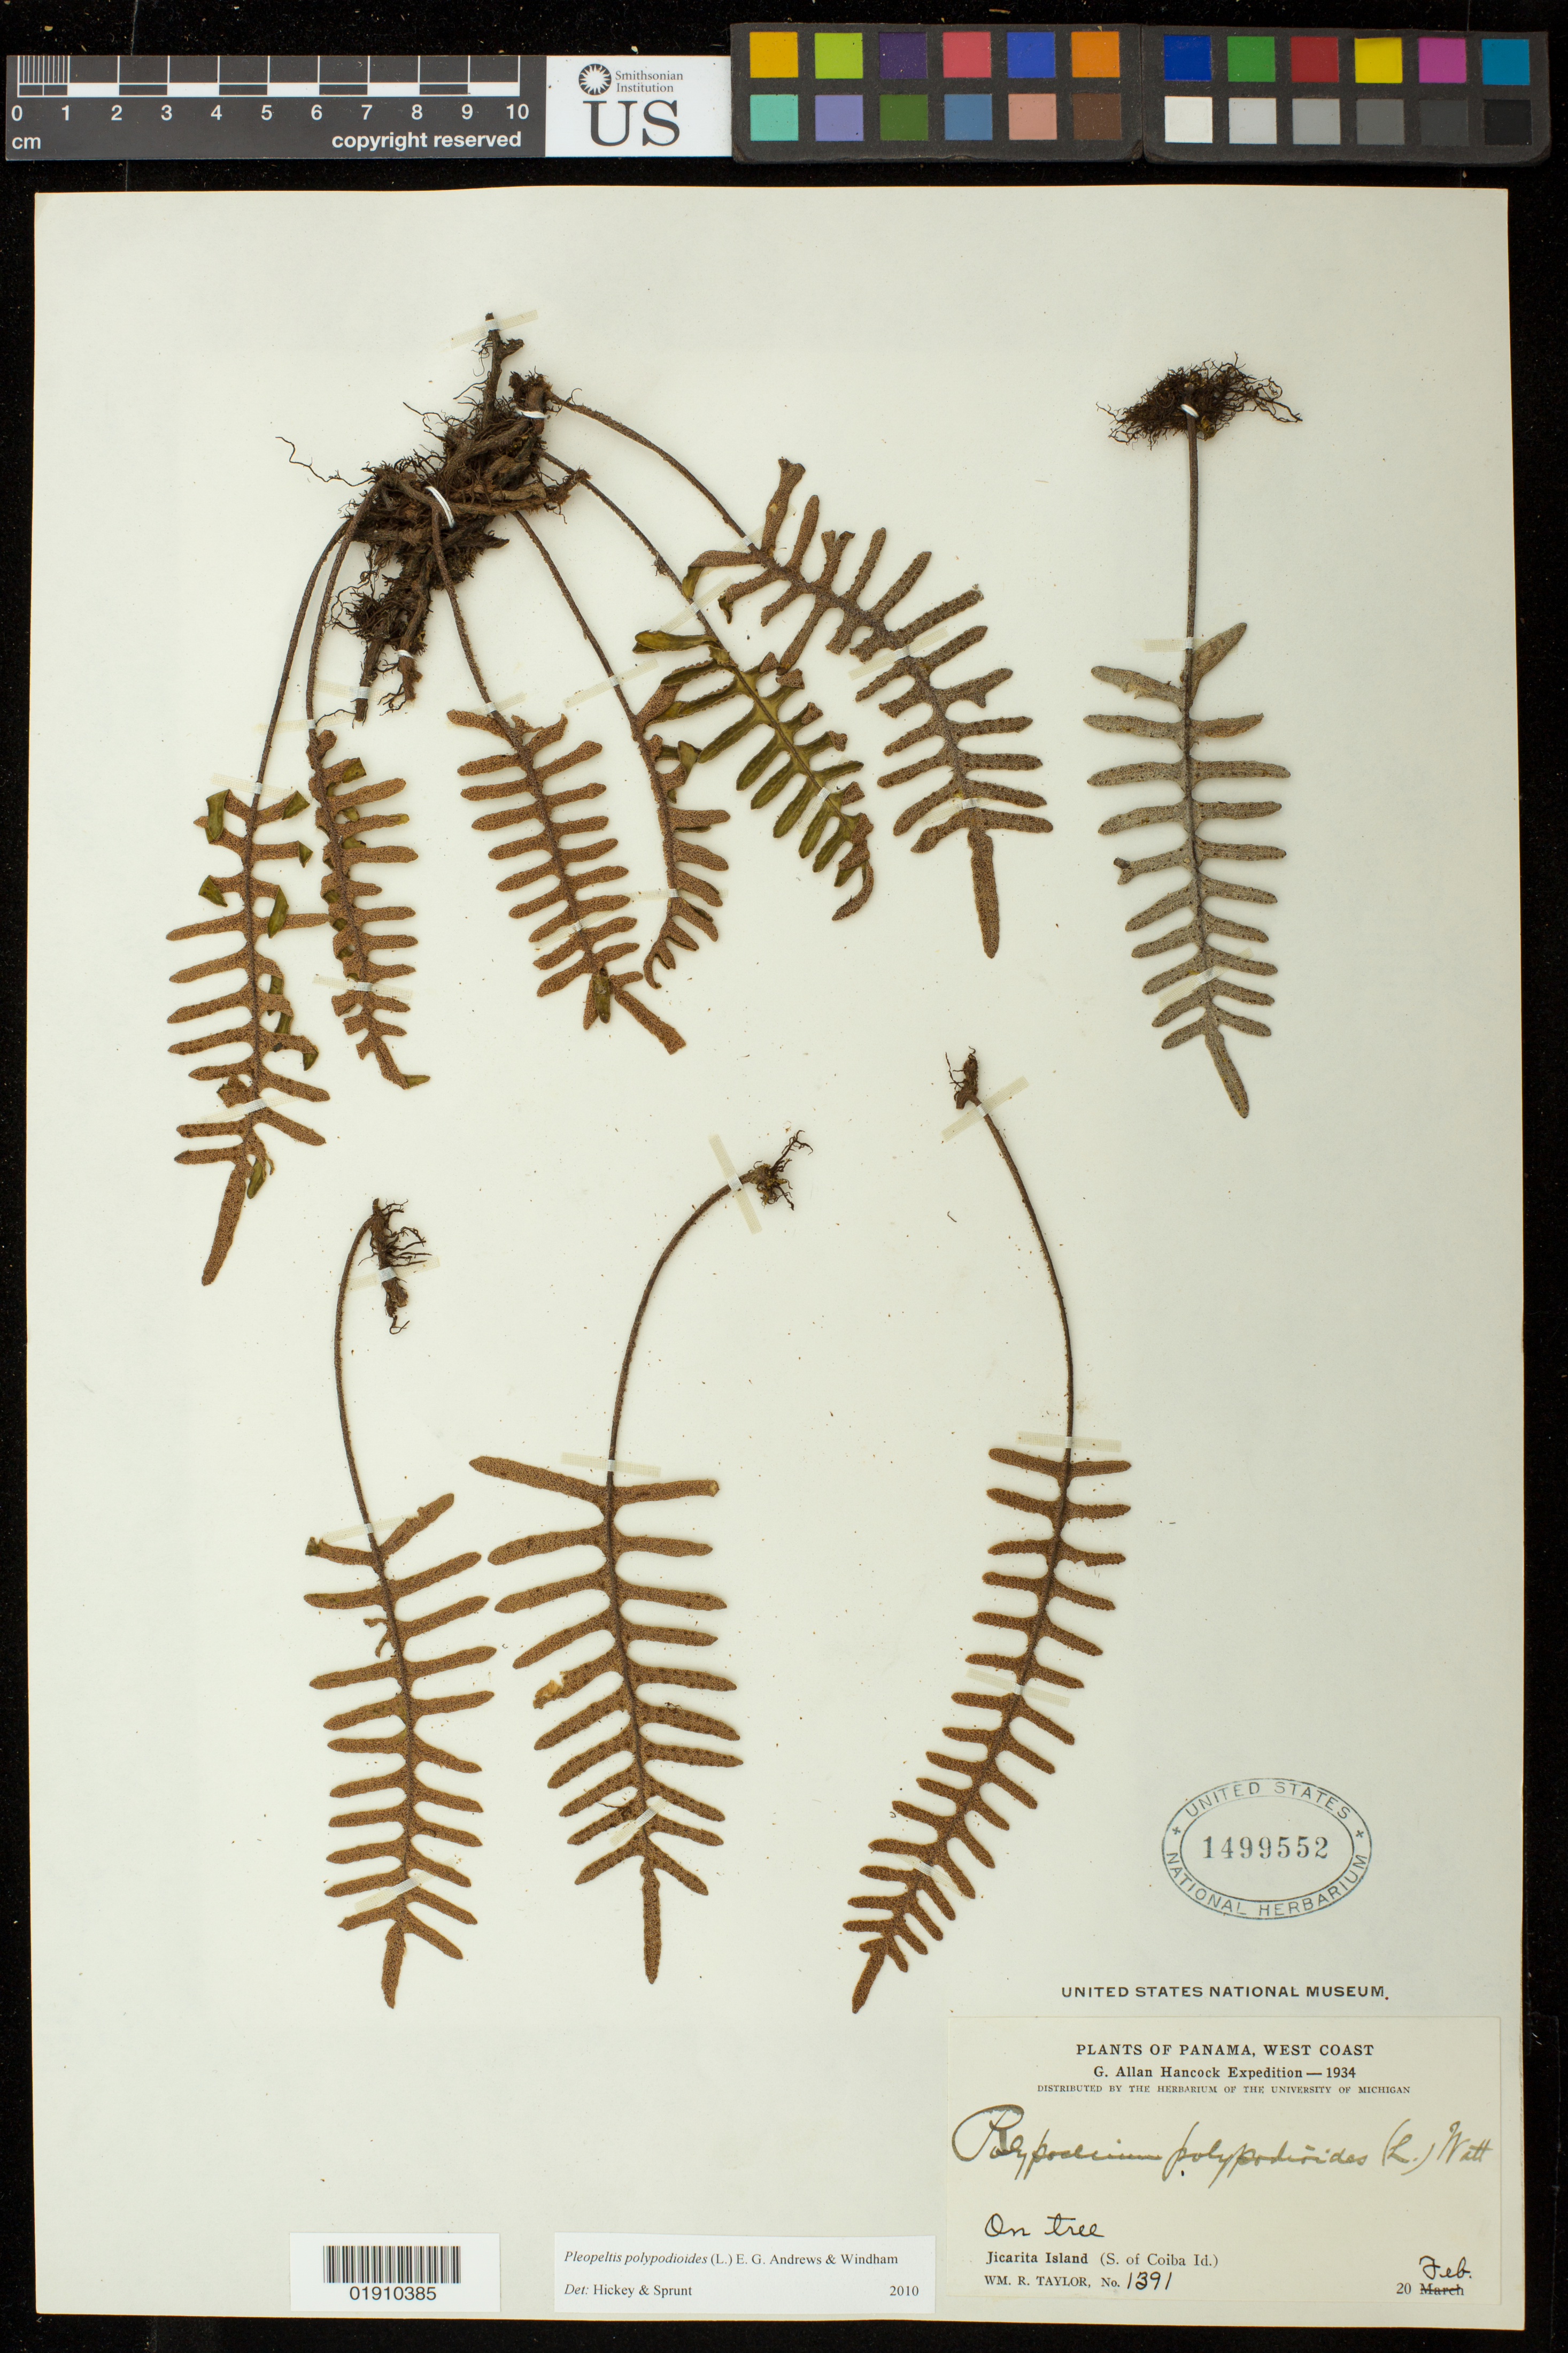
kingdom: Plantae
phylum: Tracheophyta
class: Polypodiopsida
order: Polypodiales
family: Polypodiaceae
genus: Pleopeltis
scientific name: Pleopeltis polypodioides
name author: (L.) E.G. Andrews & Windham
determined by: Hickey, R. J.; Sprunt, S. V.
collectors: W. Taylor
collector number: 1391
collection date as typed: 20 Feb--1934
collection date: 1934-02-20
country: Panama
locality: Panama, West Coast, Jicarita Island (S. of Coiba Id.)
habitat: on tree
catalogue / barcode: US 1499552